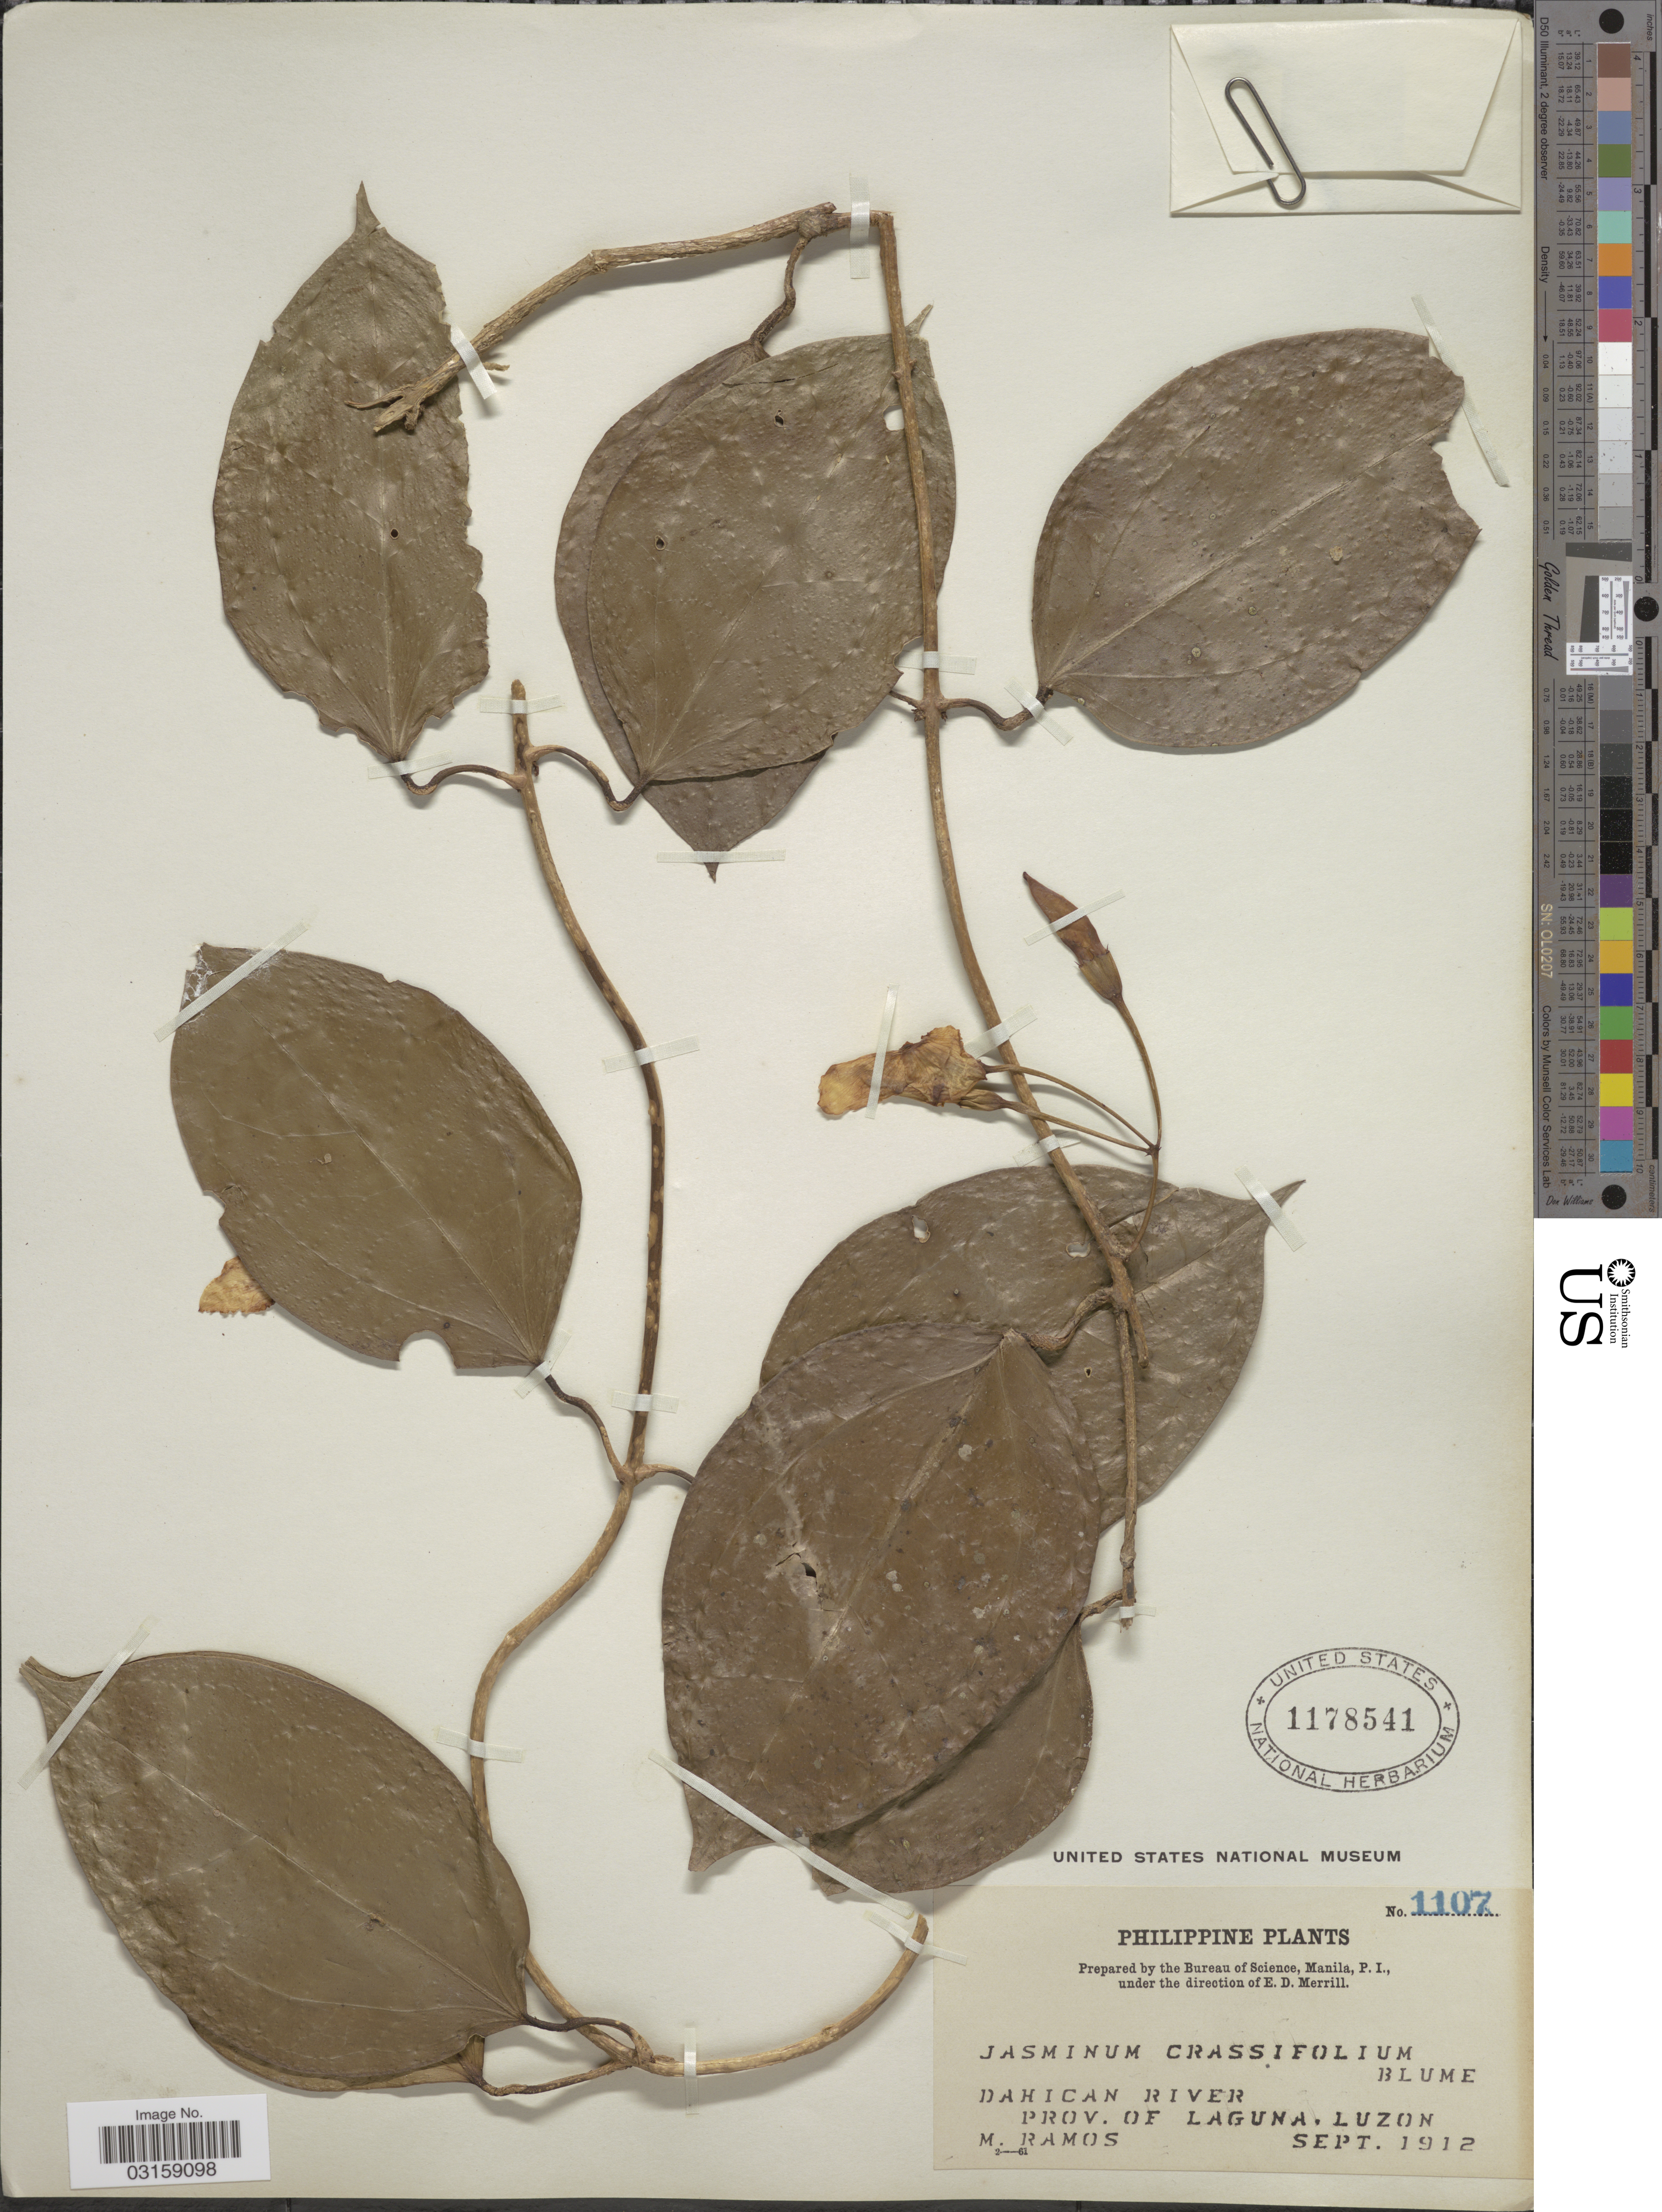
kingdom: Plantae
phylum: Tracheophyta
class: Magnoliopsida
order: Lamiales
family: Oleaceae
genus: Jasminum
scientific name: Jasminum crassifolium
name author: Blume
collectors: M. Ramos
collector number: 1107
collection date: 1912-09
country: Philippines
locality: Dahican River. Prov. of Laguna. Luzon.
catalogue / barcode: US 1178541